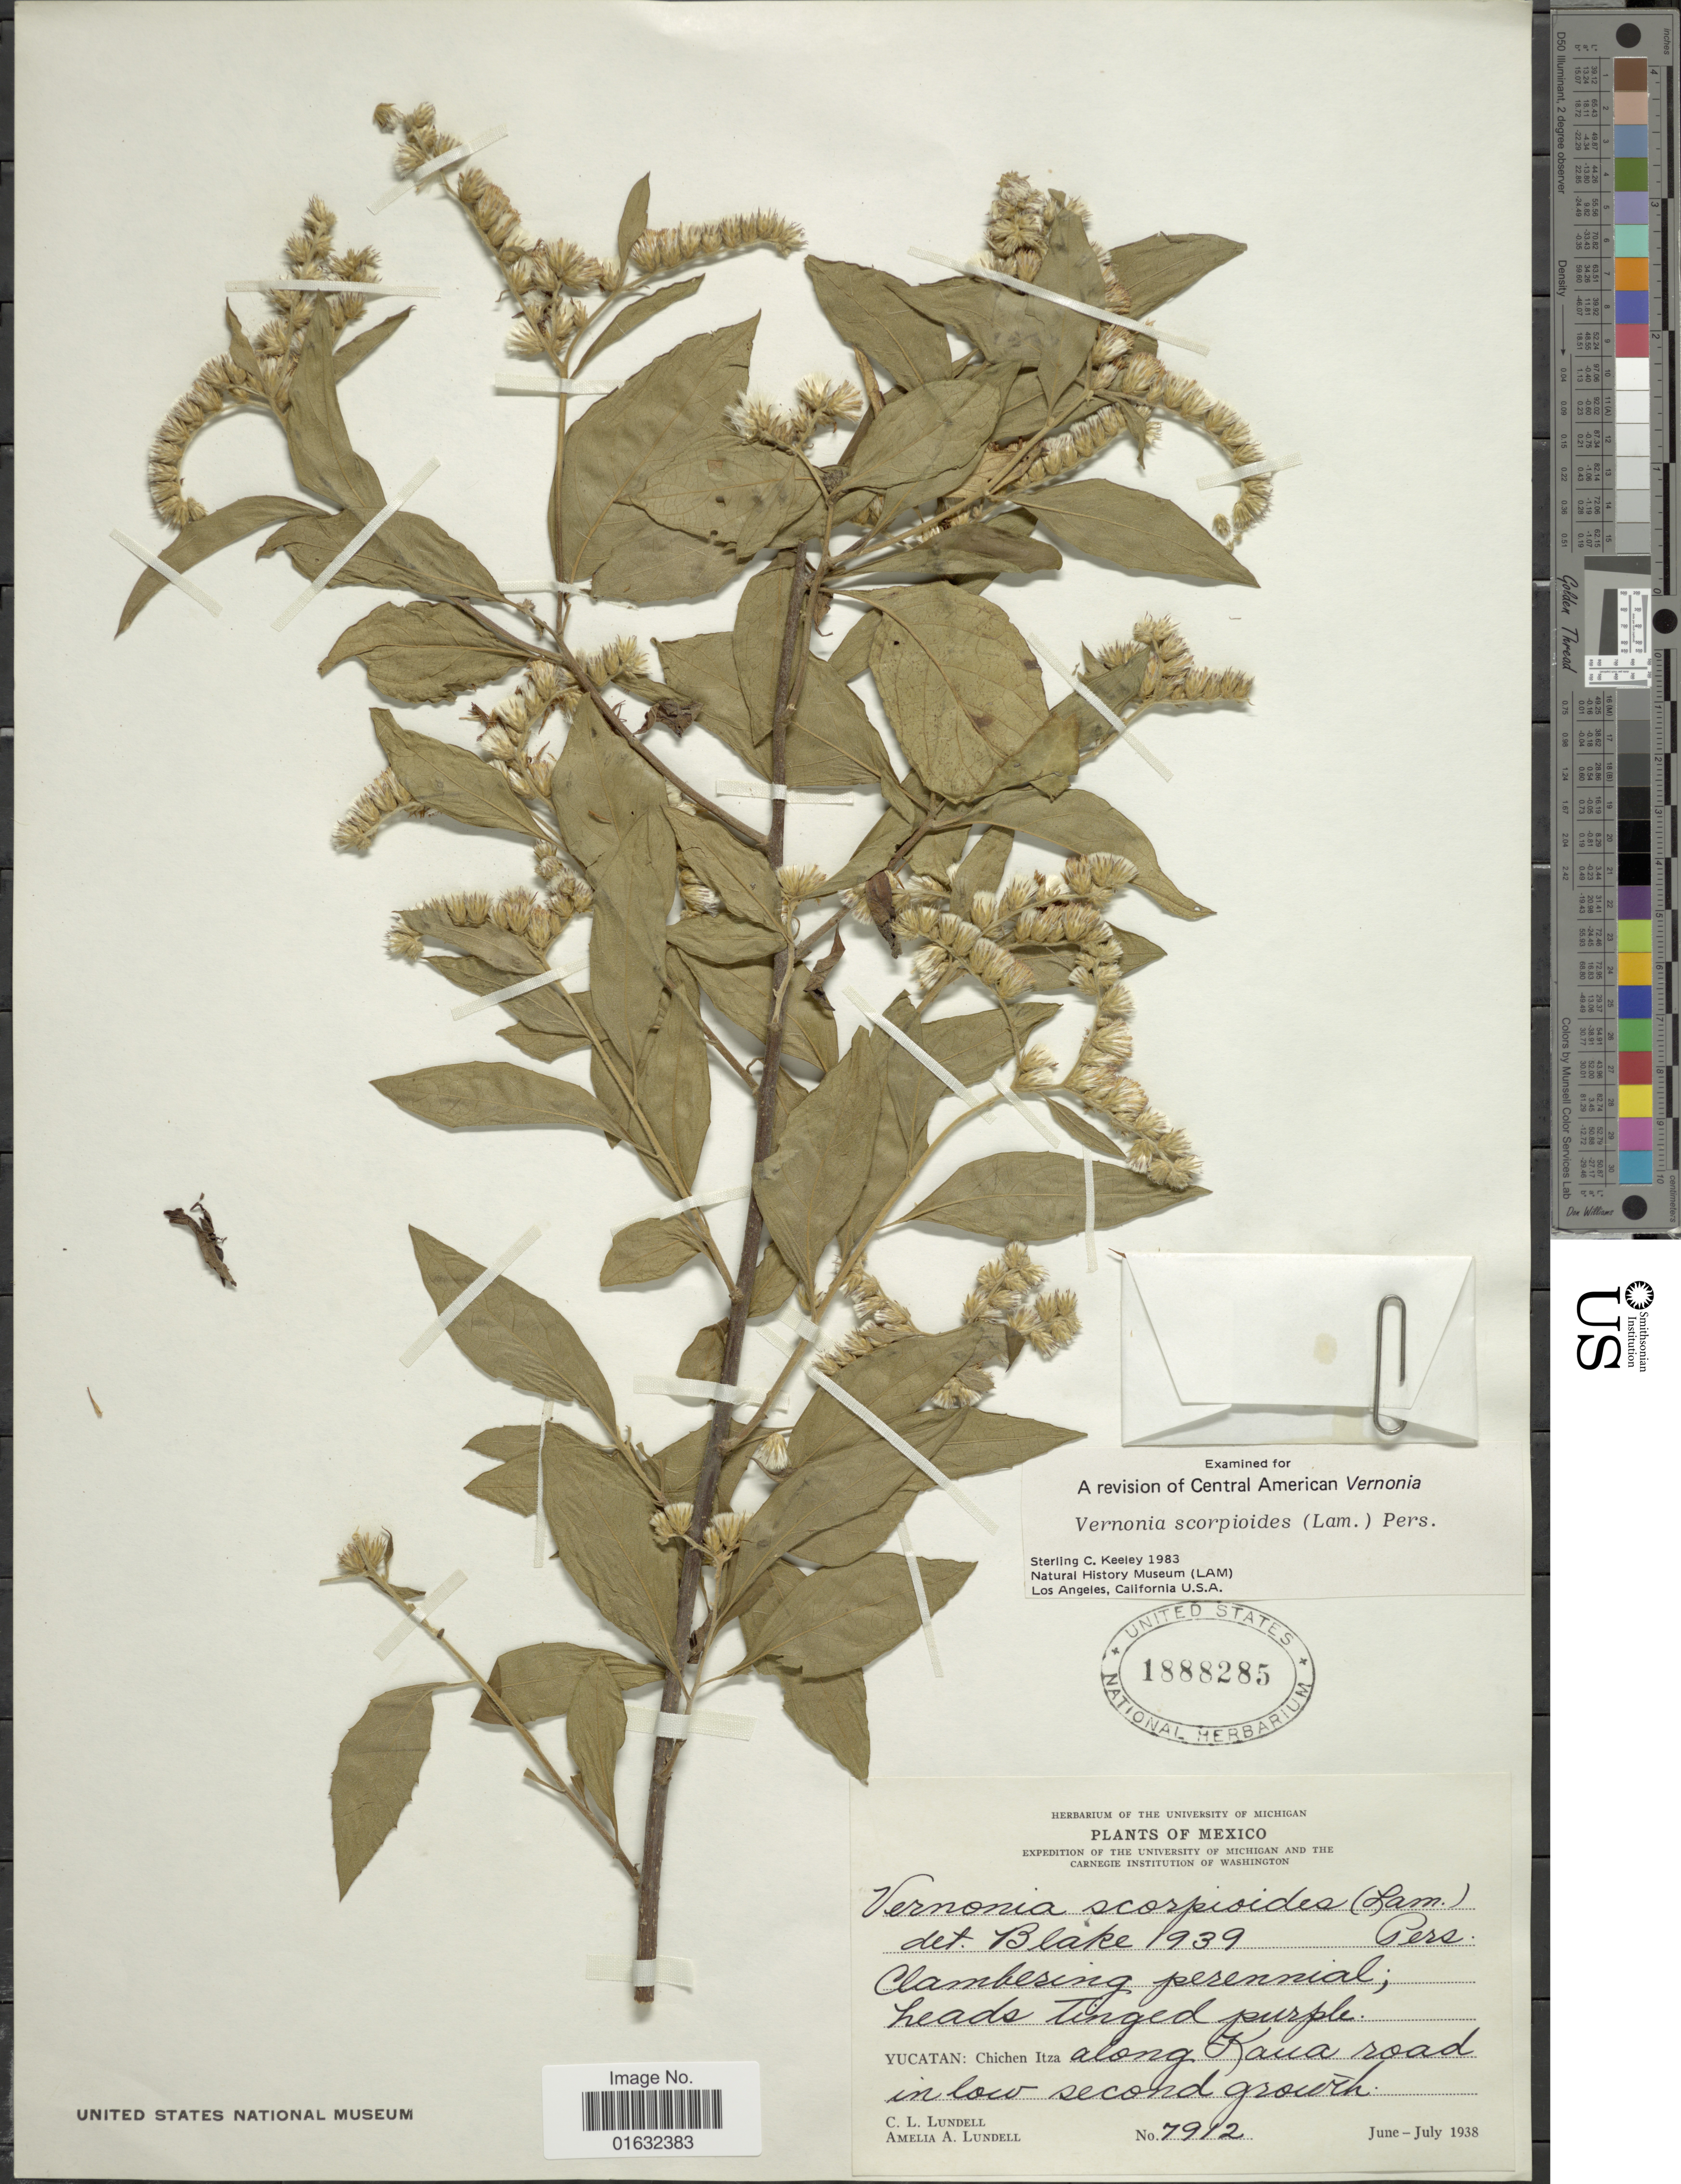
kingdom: Plantae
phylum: Tracheophyta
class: Magnoliopsida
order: Asterales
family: Asteraceae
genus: Cyrtocymura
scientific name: Cyrtocymura scorpioides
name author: (Lam.) H. Rob.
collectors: C. L. Lundell & A. A. Lundell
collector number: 7912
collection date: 1938-06/1938-07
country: Mexico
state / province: Yucatán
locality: Chichen Itza along Kaua road in low second growth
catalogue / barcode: US 1888285